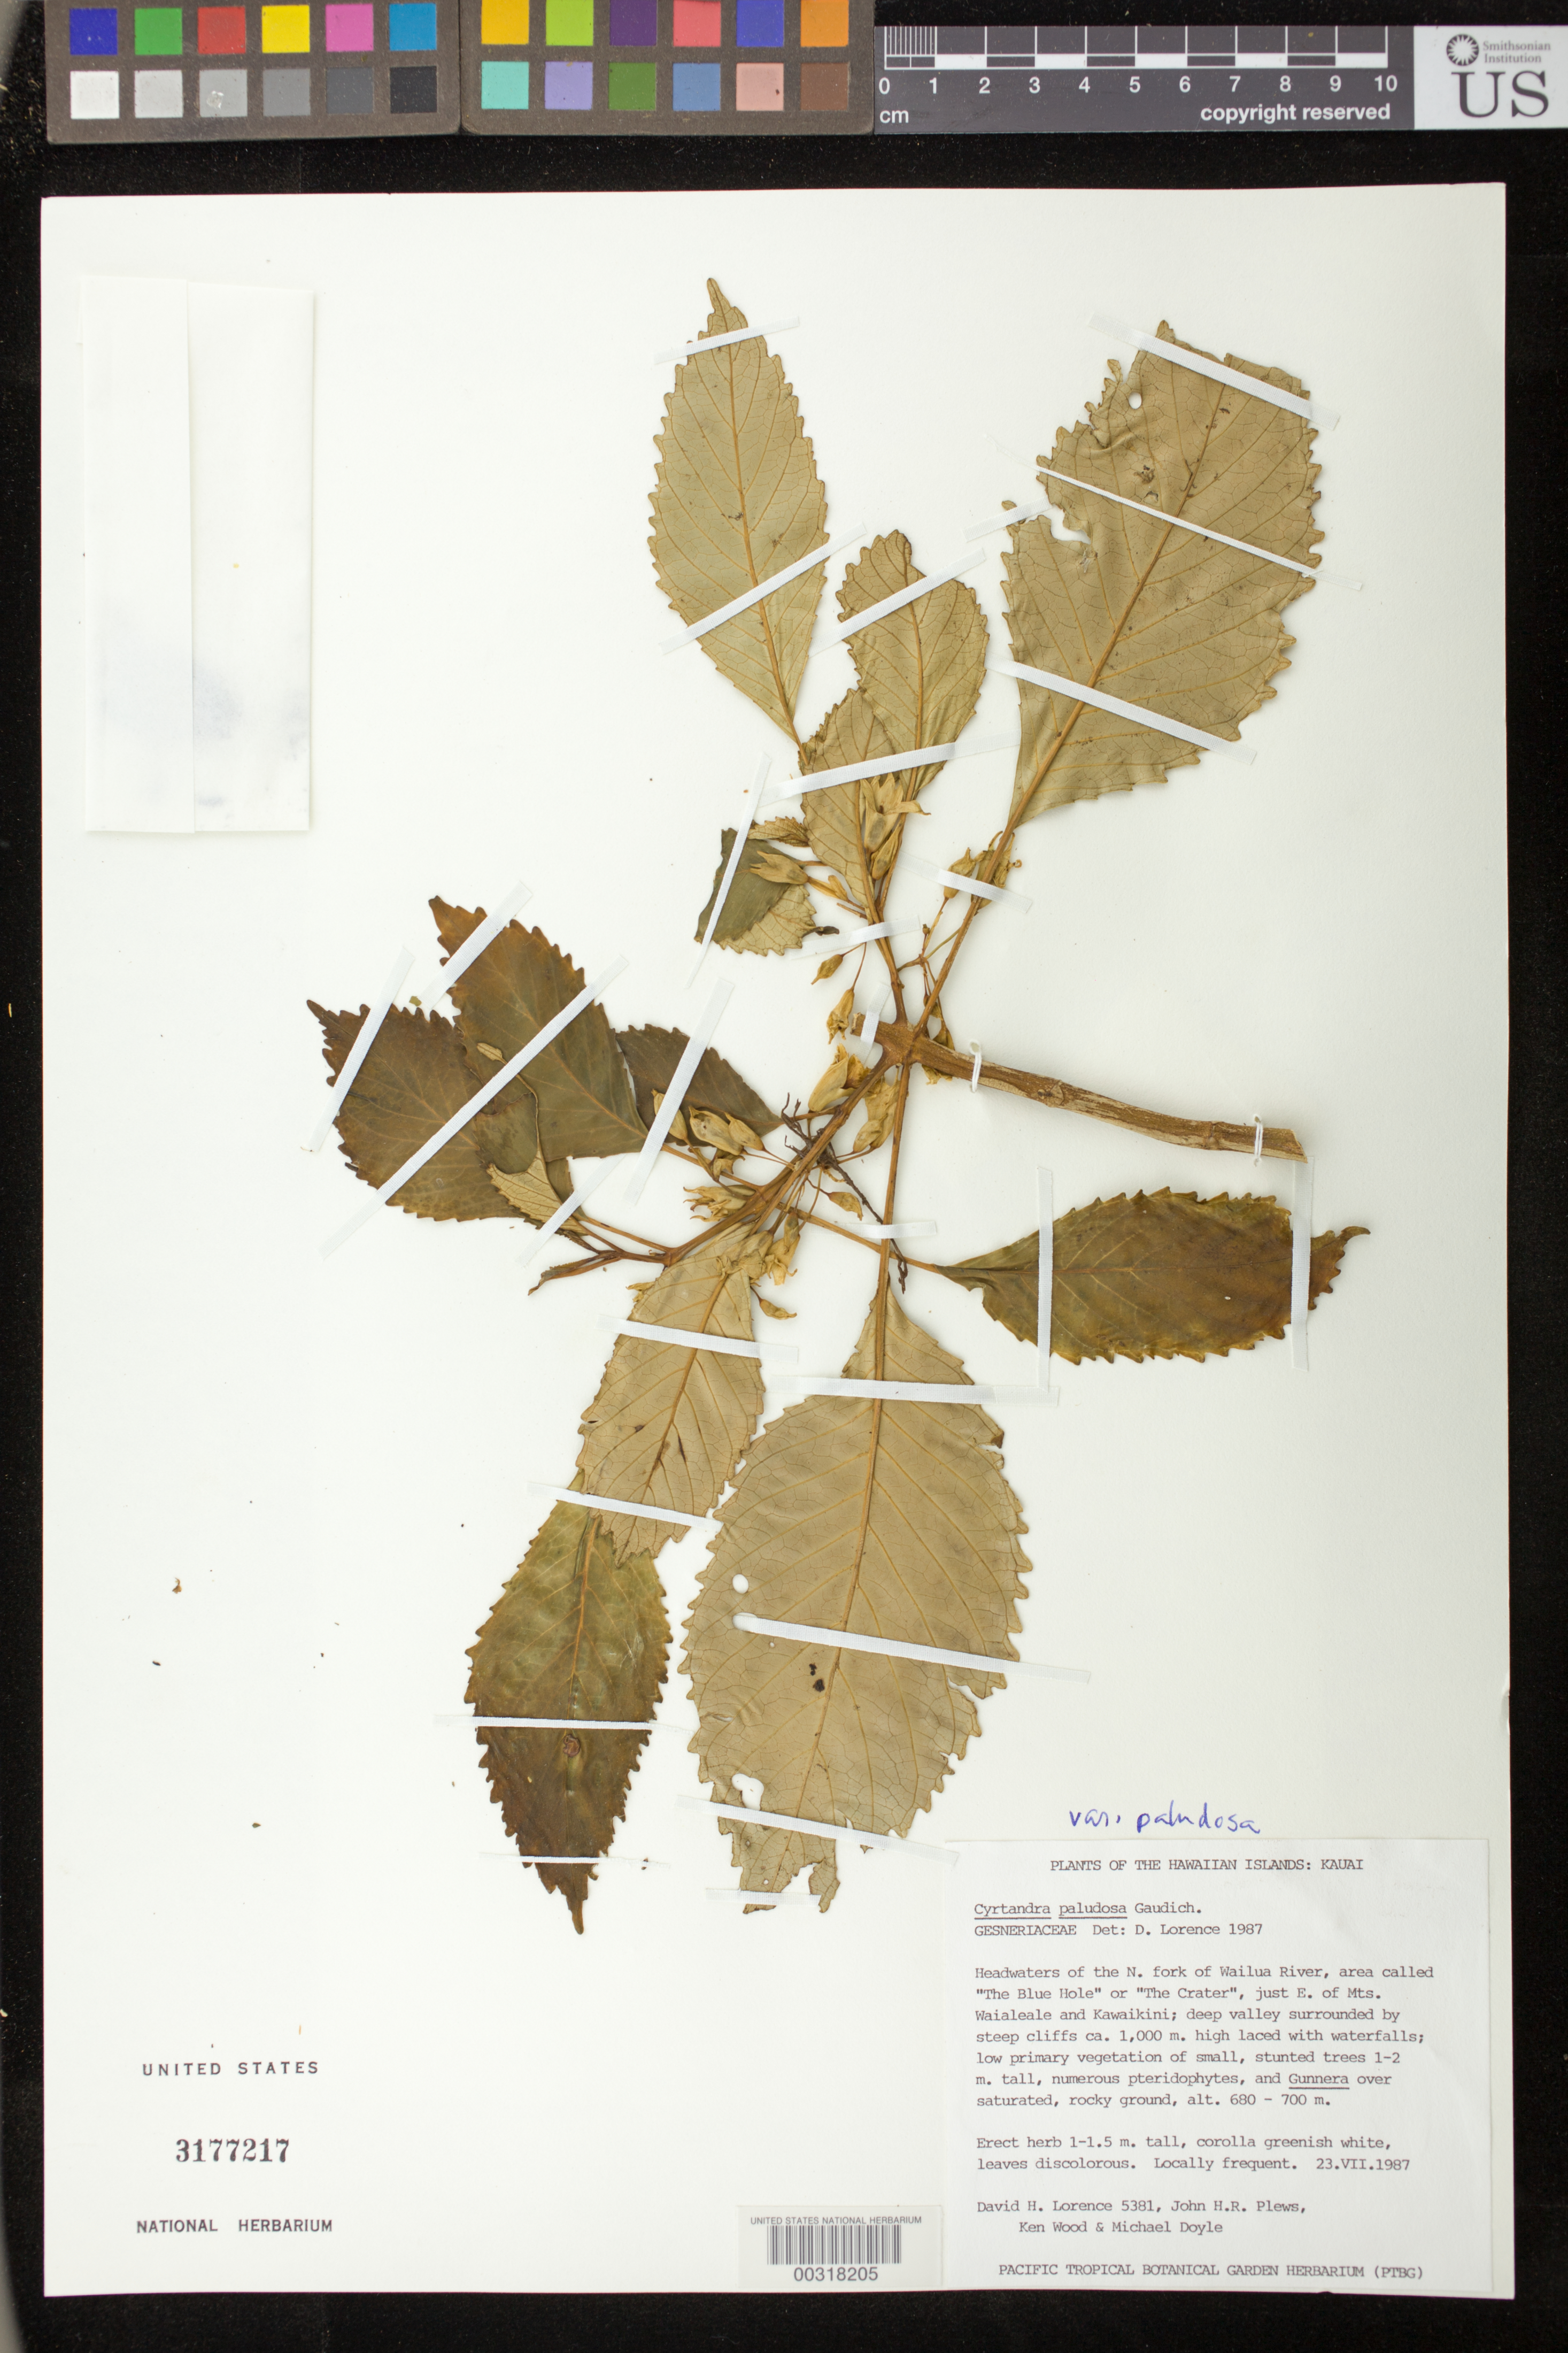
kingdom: Plantae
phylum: Tracheophyta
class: Magnoliopsida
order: Lamiales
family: Gesneriaceae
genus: Cyrtandra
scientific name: Cyrtandra paludosa var. paludosa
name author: Gaudich.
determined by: Lorence, David H., (PTBG), National Tropical Botanical Garden (UNITED STATES)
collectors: D. Lorence, J. Plews, K. R. Wood & M. Doyle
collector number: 5381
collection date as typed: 23 Jul 1987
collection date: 1987-07-23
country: United States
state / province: Hawaii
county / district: Kauai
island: Kaua'i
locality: Headwaters of the N fork of Wailua river, area called "the blue hole" or "the crater", just E of Mts Waialeale and Kawaikini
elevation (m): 680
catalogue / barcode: US 3177217